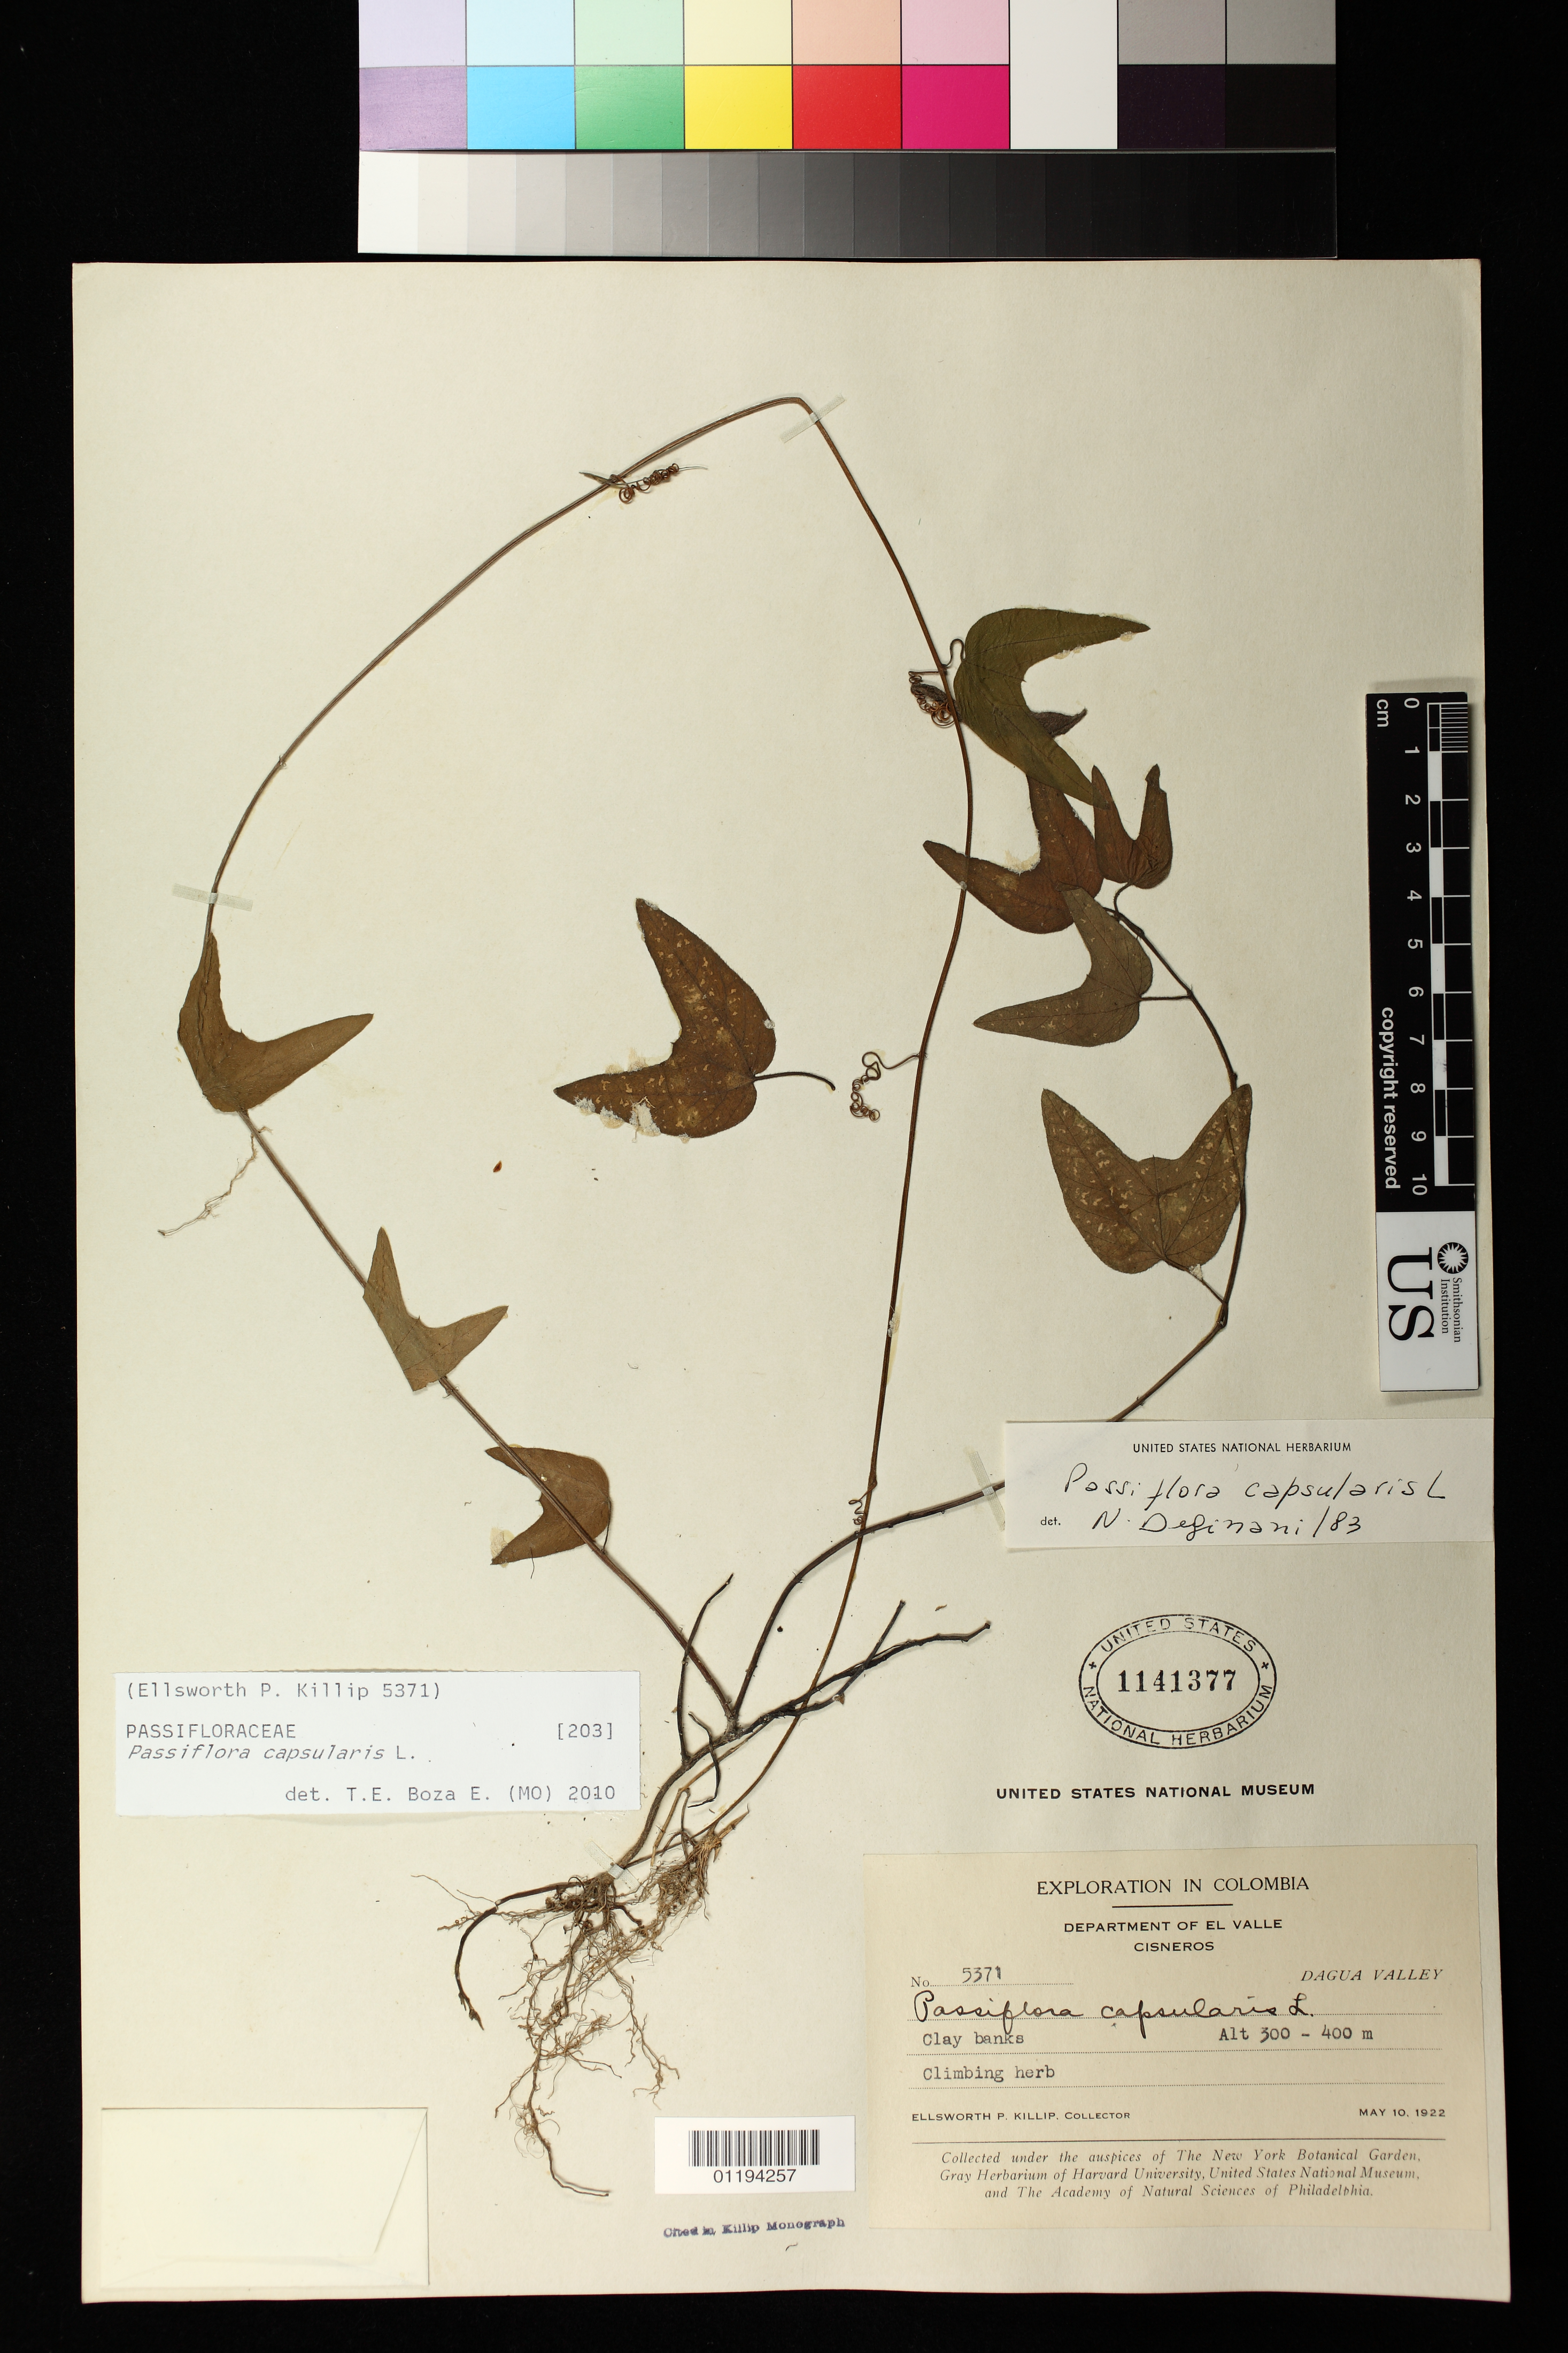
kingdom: Plantae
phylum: Tracheophyta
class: Magnoliopsida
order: Malpighiales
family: Passifloraceae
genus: Passiflora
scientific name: Passiflora capsularis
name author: L.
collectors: E. P. Killip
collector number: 5371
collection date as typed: May 10 1922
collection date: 1922-05-10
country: Colombia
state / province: Valle del Cauca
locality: Department of El Valle Cisneros Dagua Valley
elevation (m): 300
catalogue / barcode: US 1141377